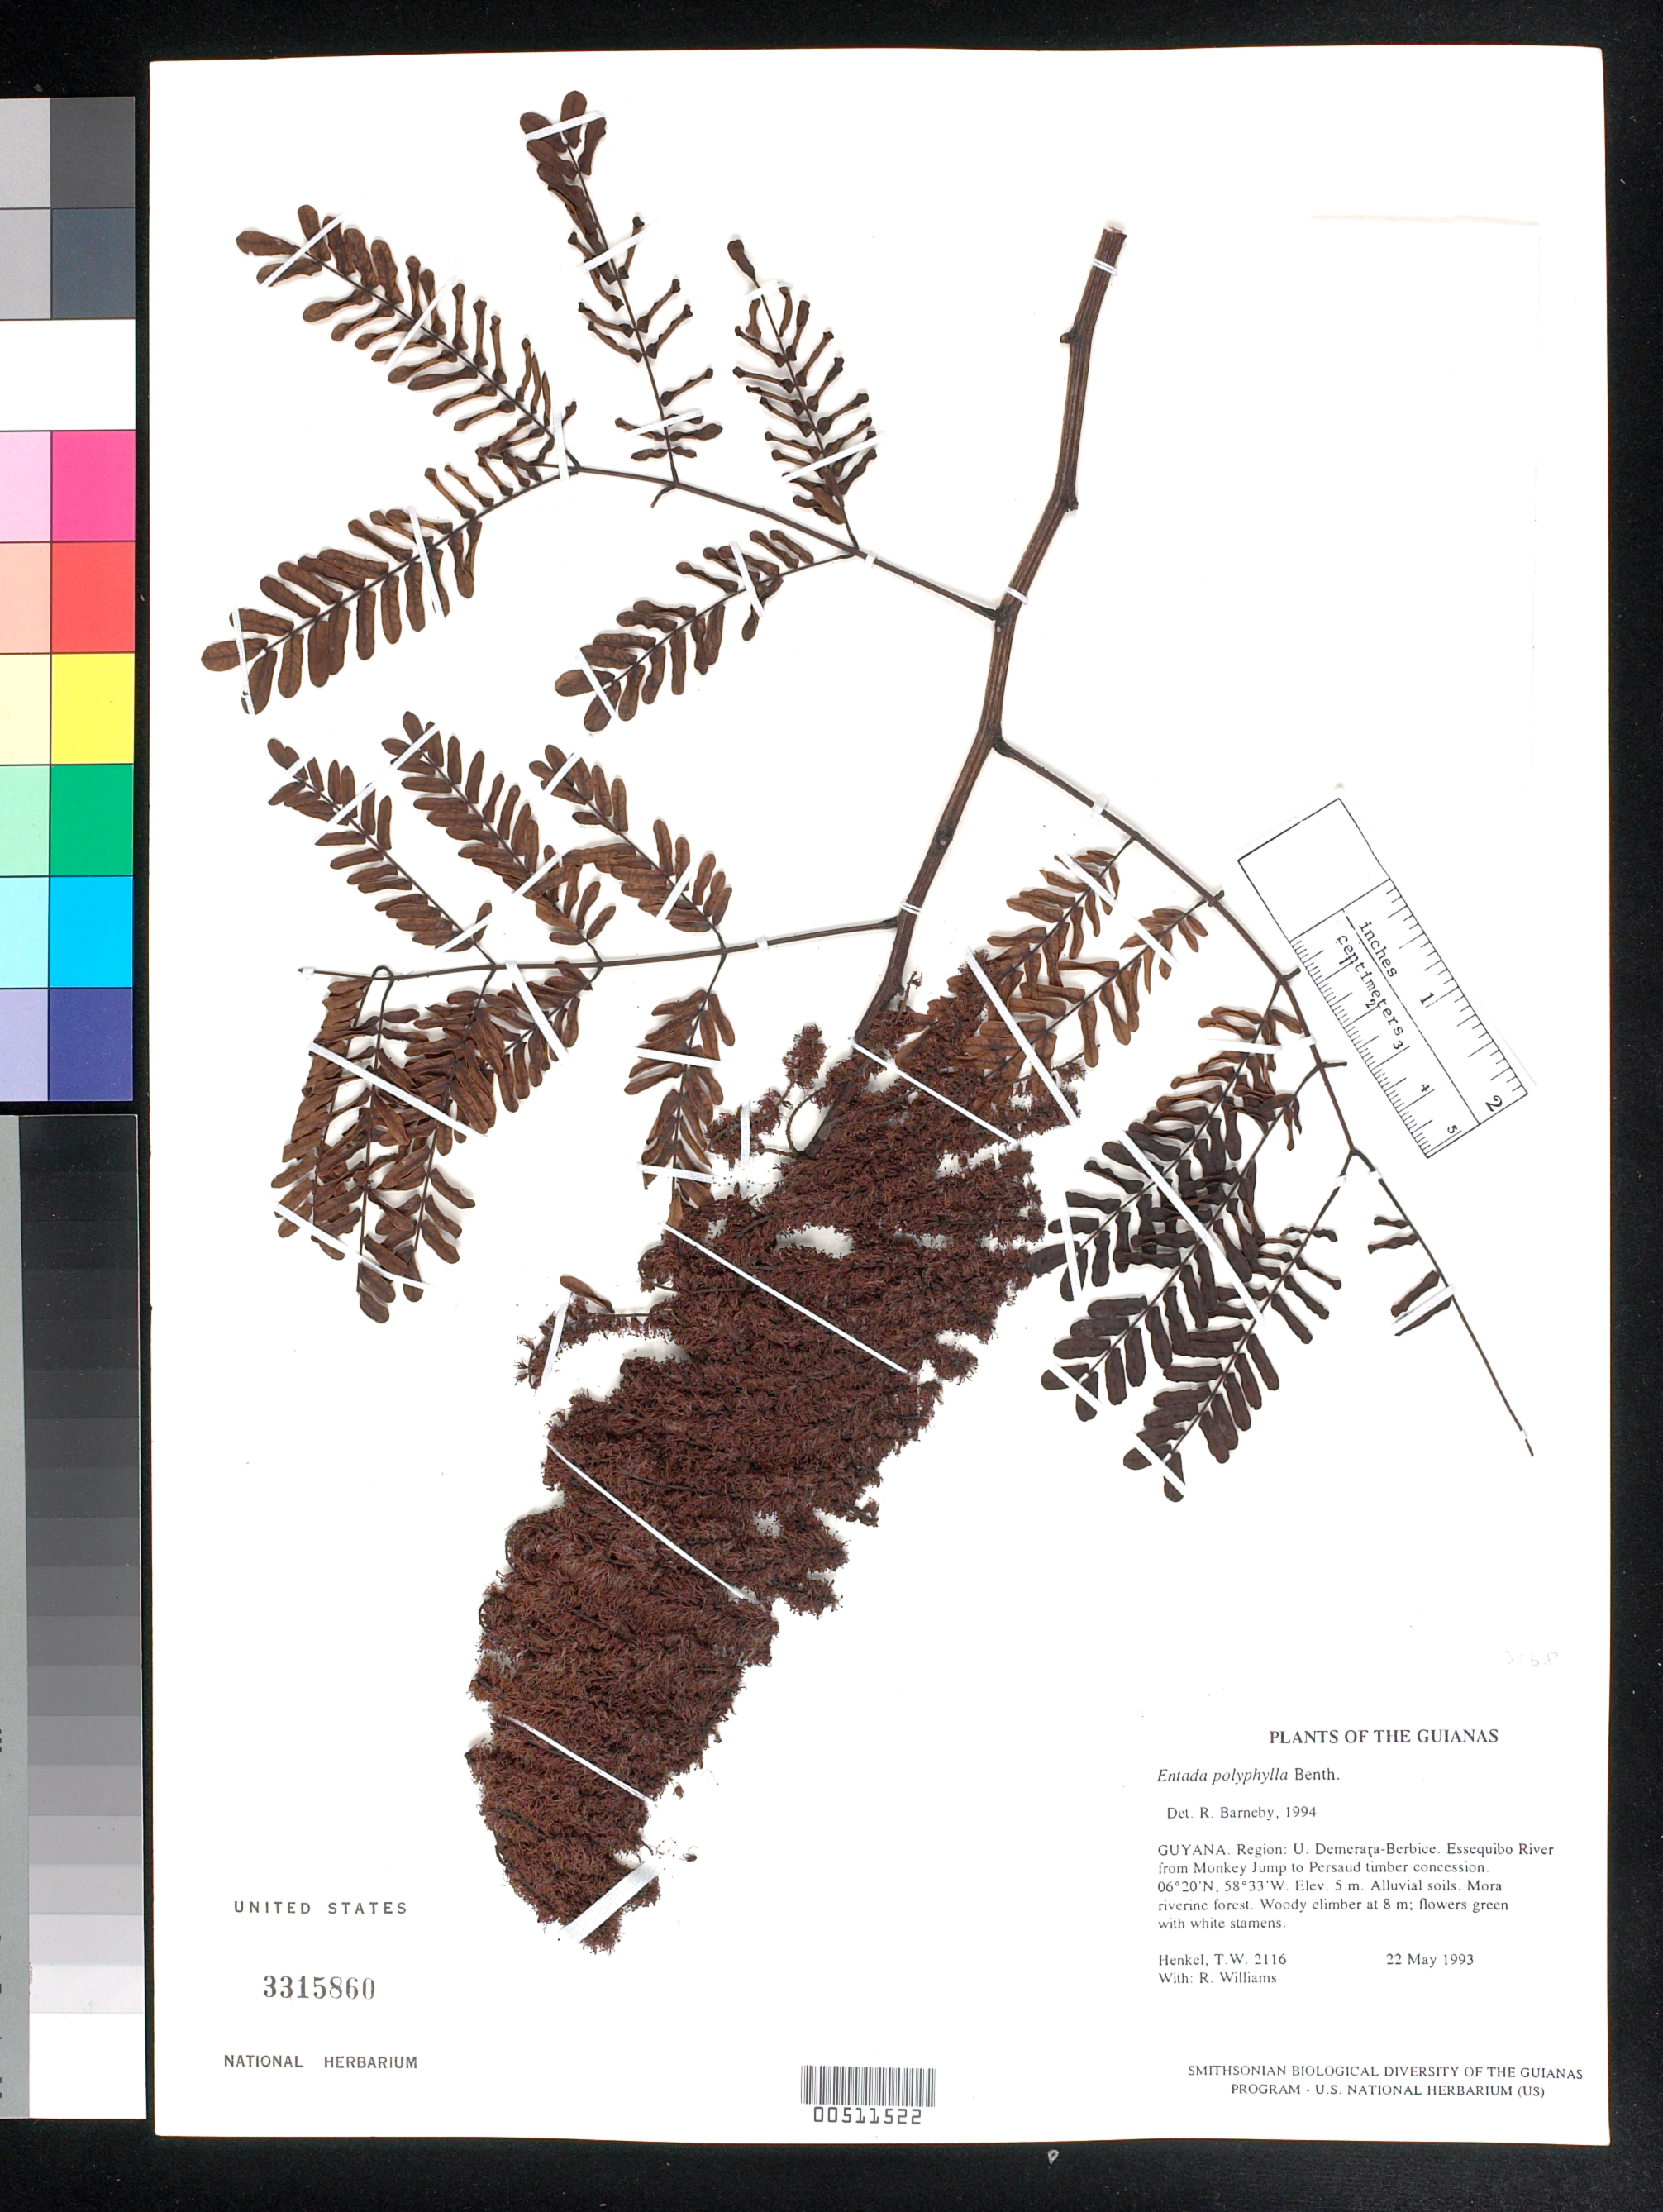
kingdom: Plantae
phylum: Tracheophyta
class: Magnoliopsida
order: Fabales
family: Fabaceae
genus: Entada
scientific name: Entada polystachya var. polyphylla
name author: (Benth.) Barneby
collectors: T. Henkel & R. Williams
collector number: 2116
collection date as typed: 22 May 1993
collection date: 1993-05-22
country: Guyana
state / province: U. Demerara-Berbice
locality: Essequibo River from Monkey Jump to Persaud timber concession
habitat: Alluvial soils. Mora riverine forest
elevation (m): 5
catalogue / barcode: US 3315860